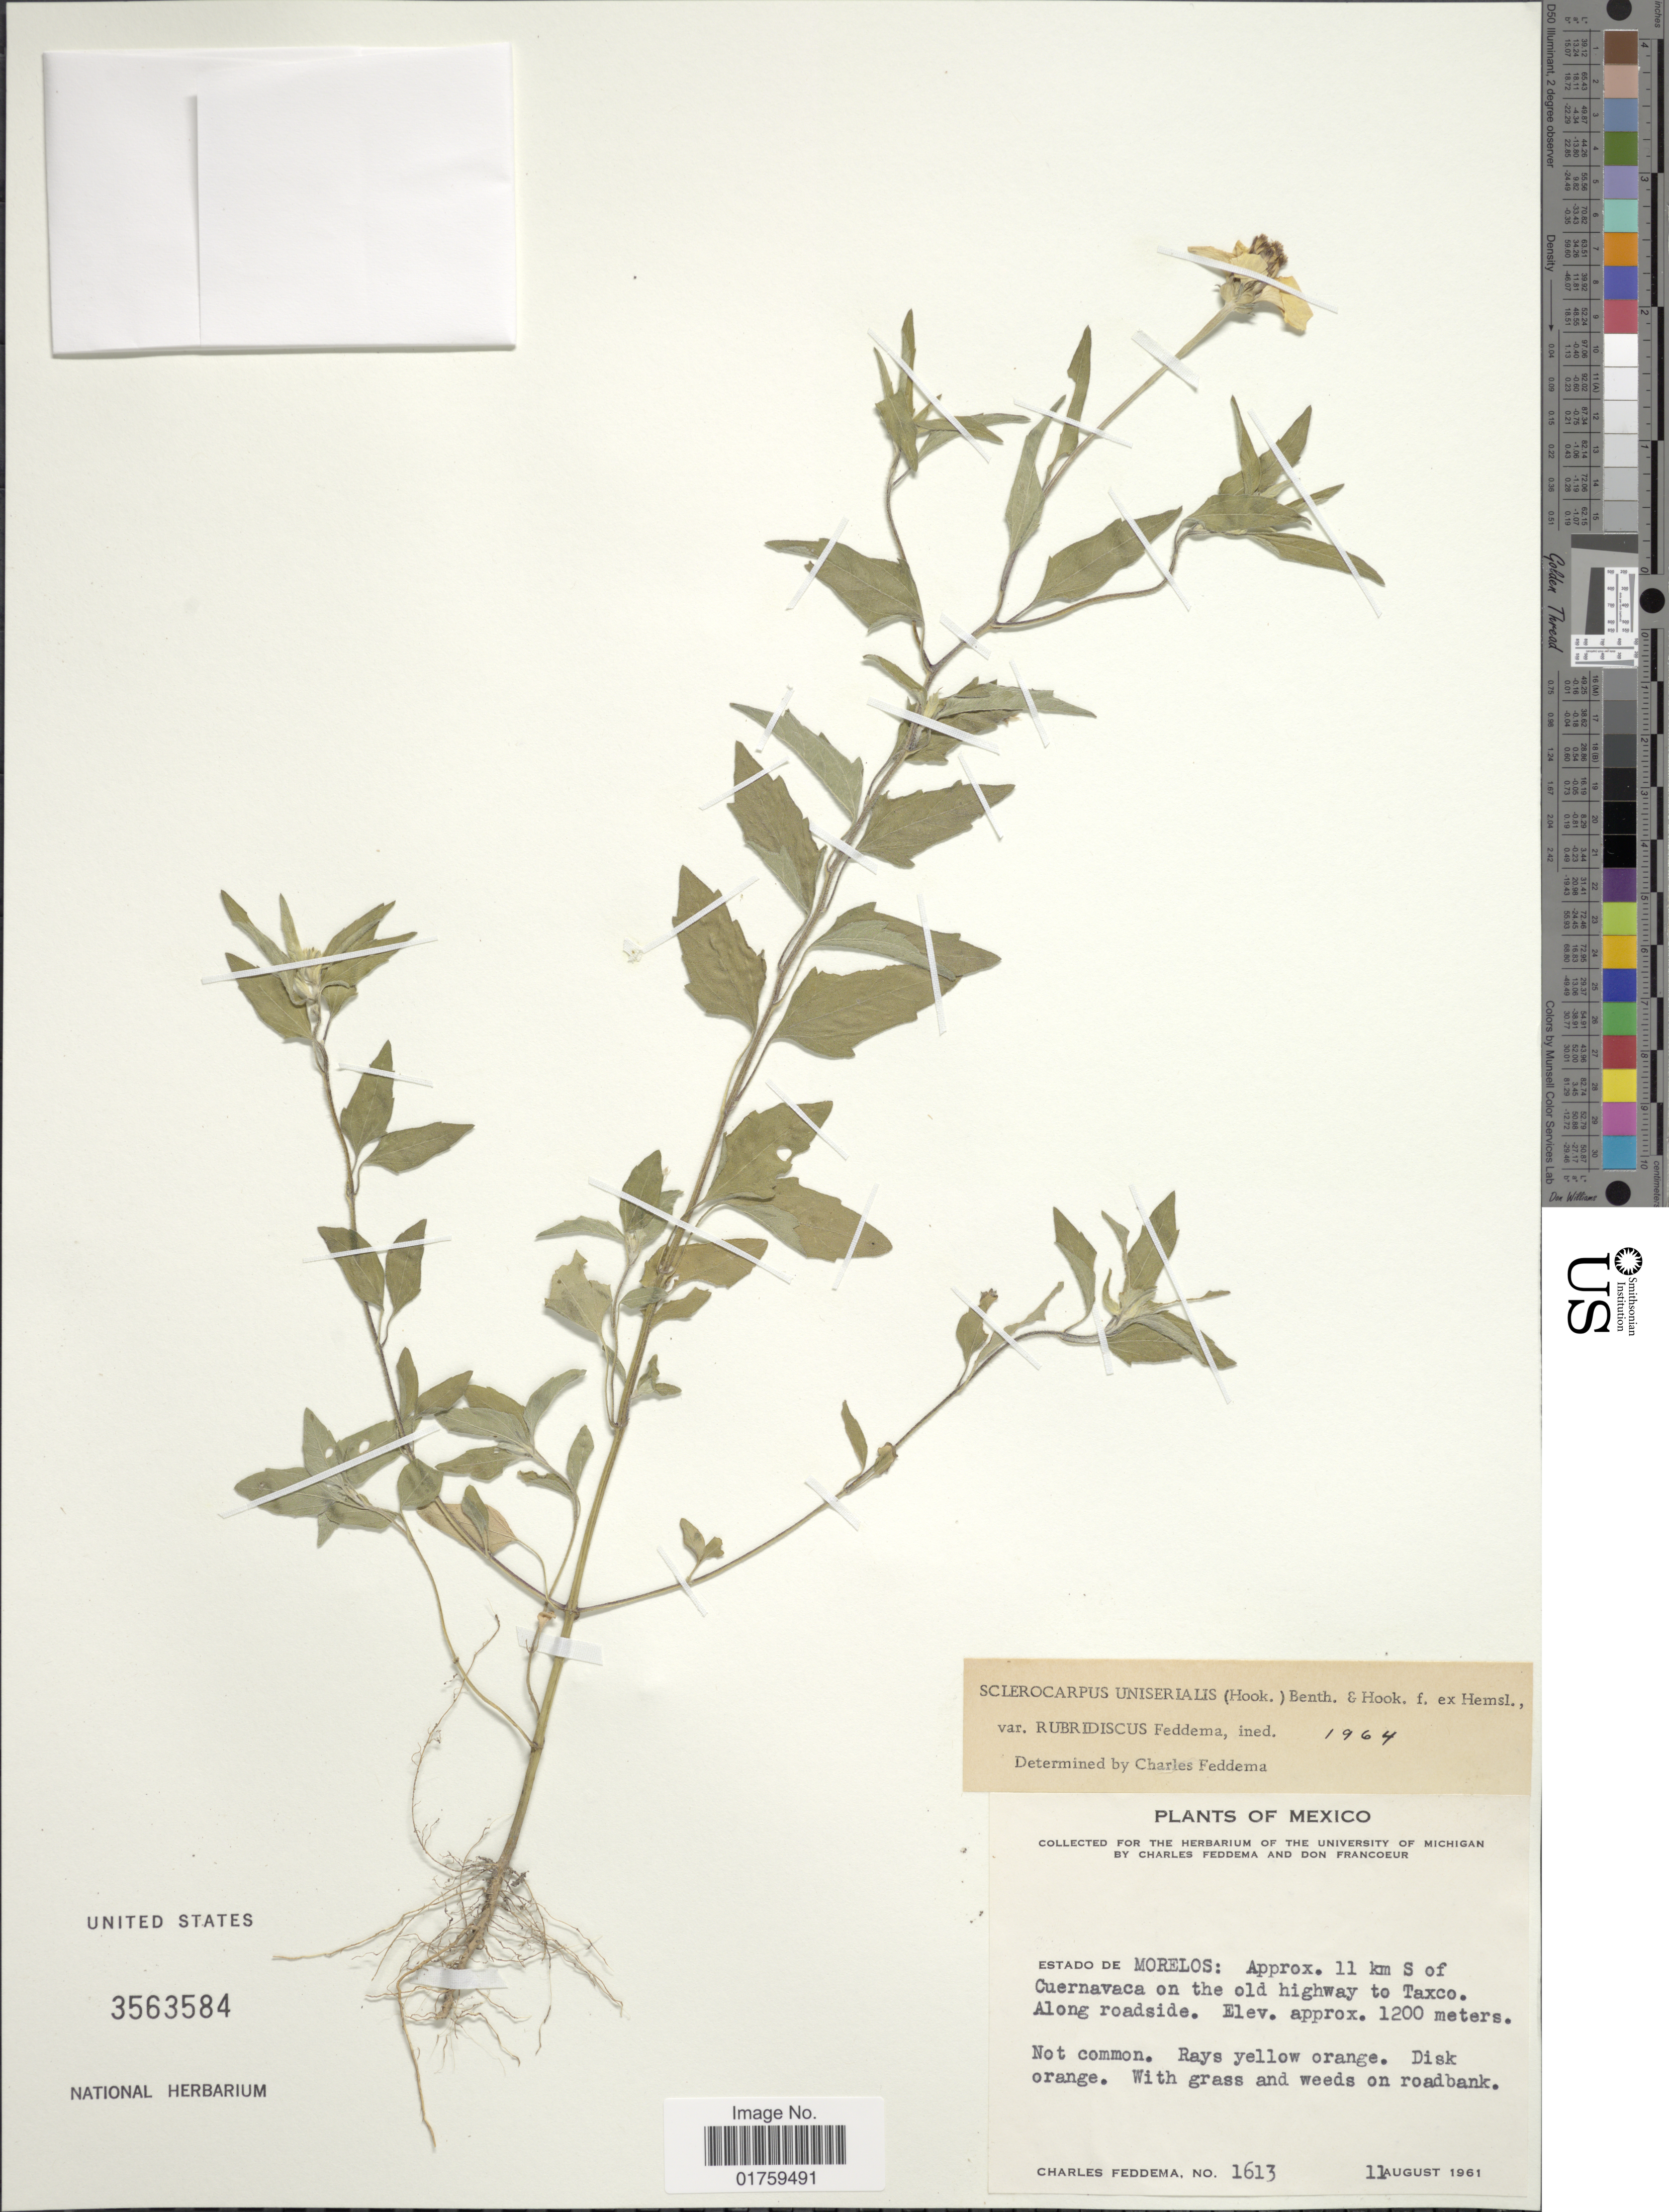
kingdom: Plantae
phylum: Tracheophyta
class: Magnoliopsida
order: Asterales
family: Asteraceae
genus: Sclerocarpus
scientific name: Sclerocarpus uniserialis var. frutescens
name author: (Brandegee) Feddema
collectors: C. Feddema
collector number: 1613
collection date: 1961-08-11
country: Mexico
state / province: Morelos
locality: Estado de Morelos: Approx. 11 km S of Cuernavaca, on the old highway to Taxco. Along roadside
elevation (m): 1200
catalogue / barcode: US 3563584